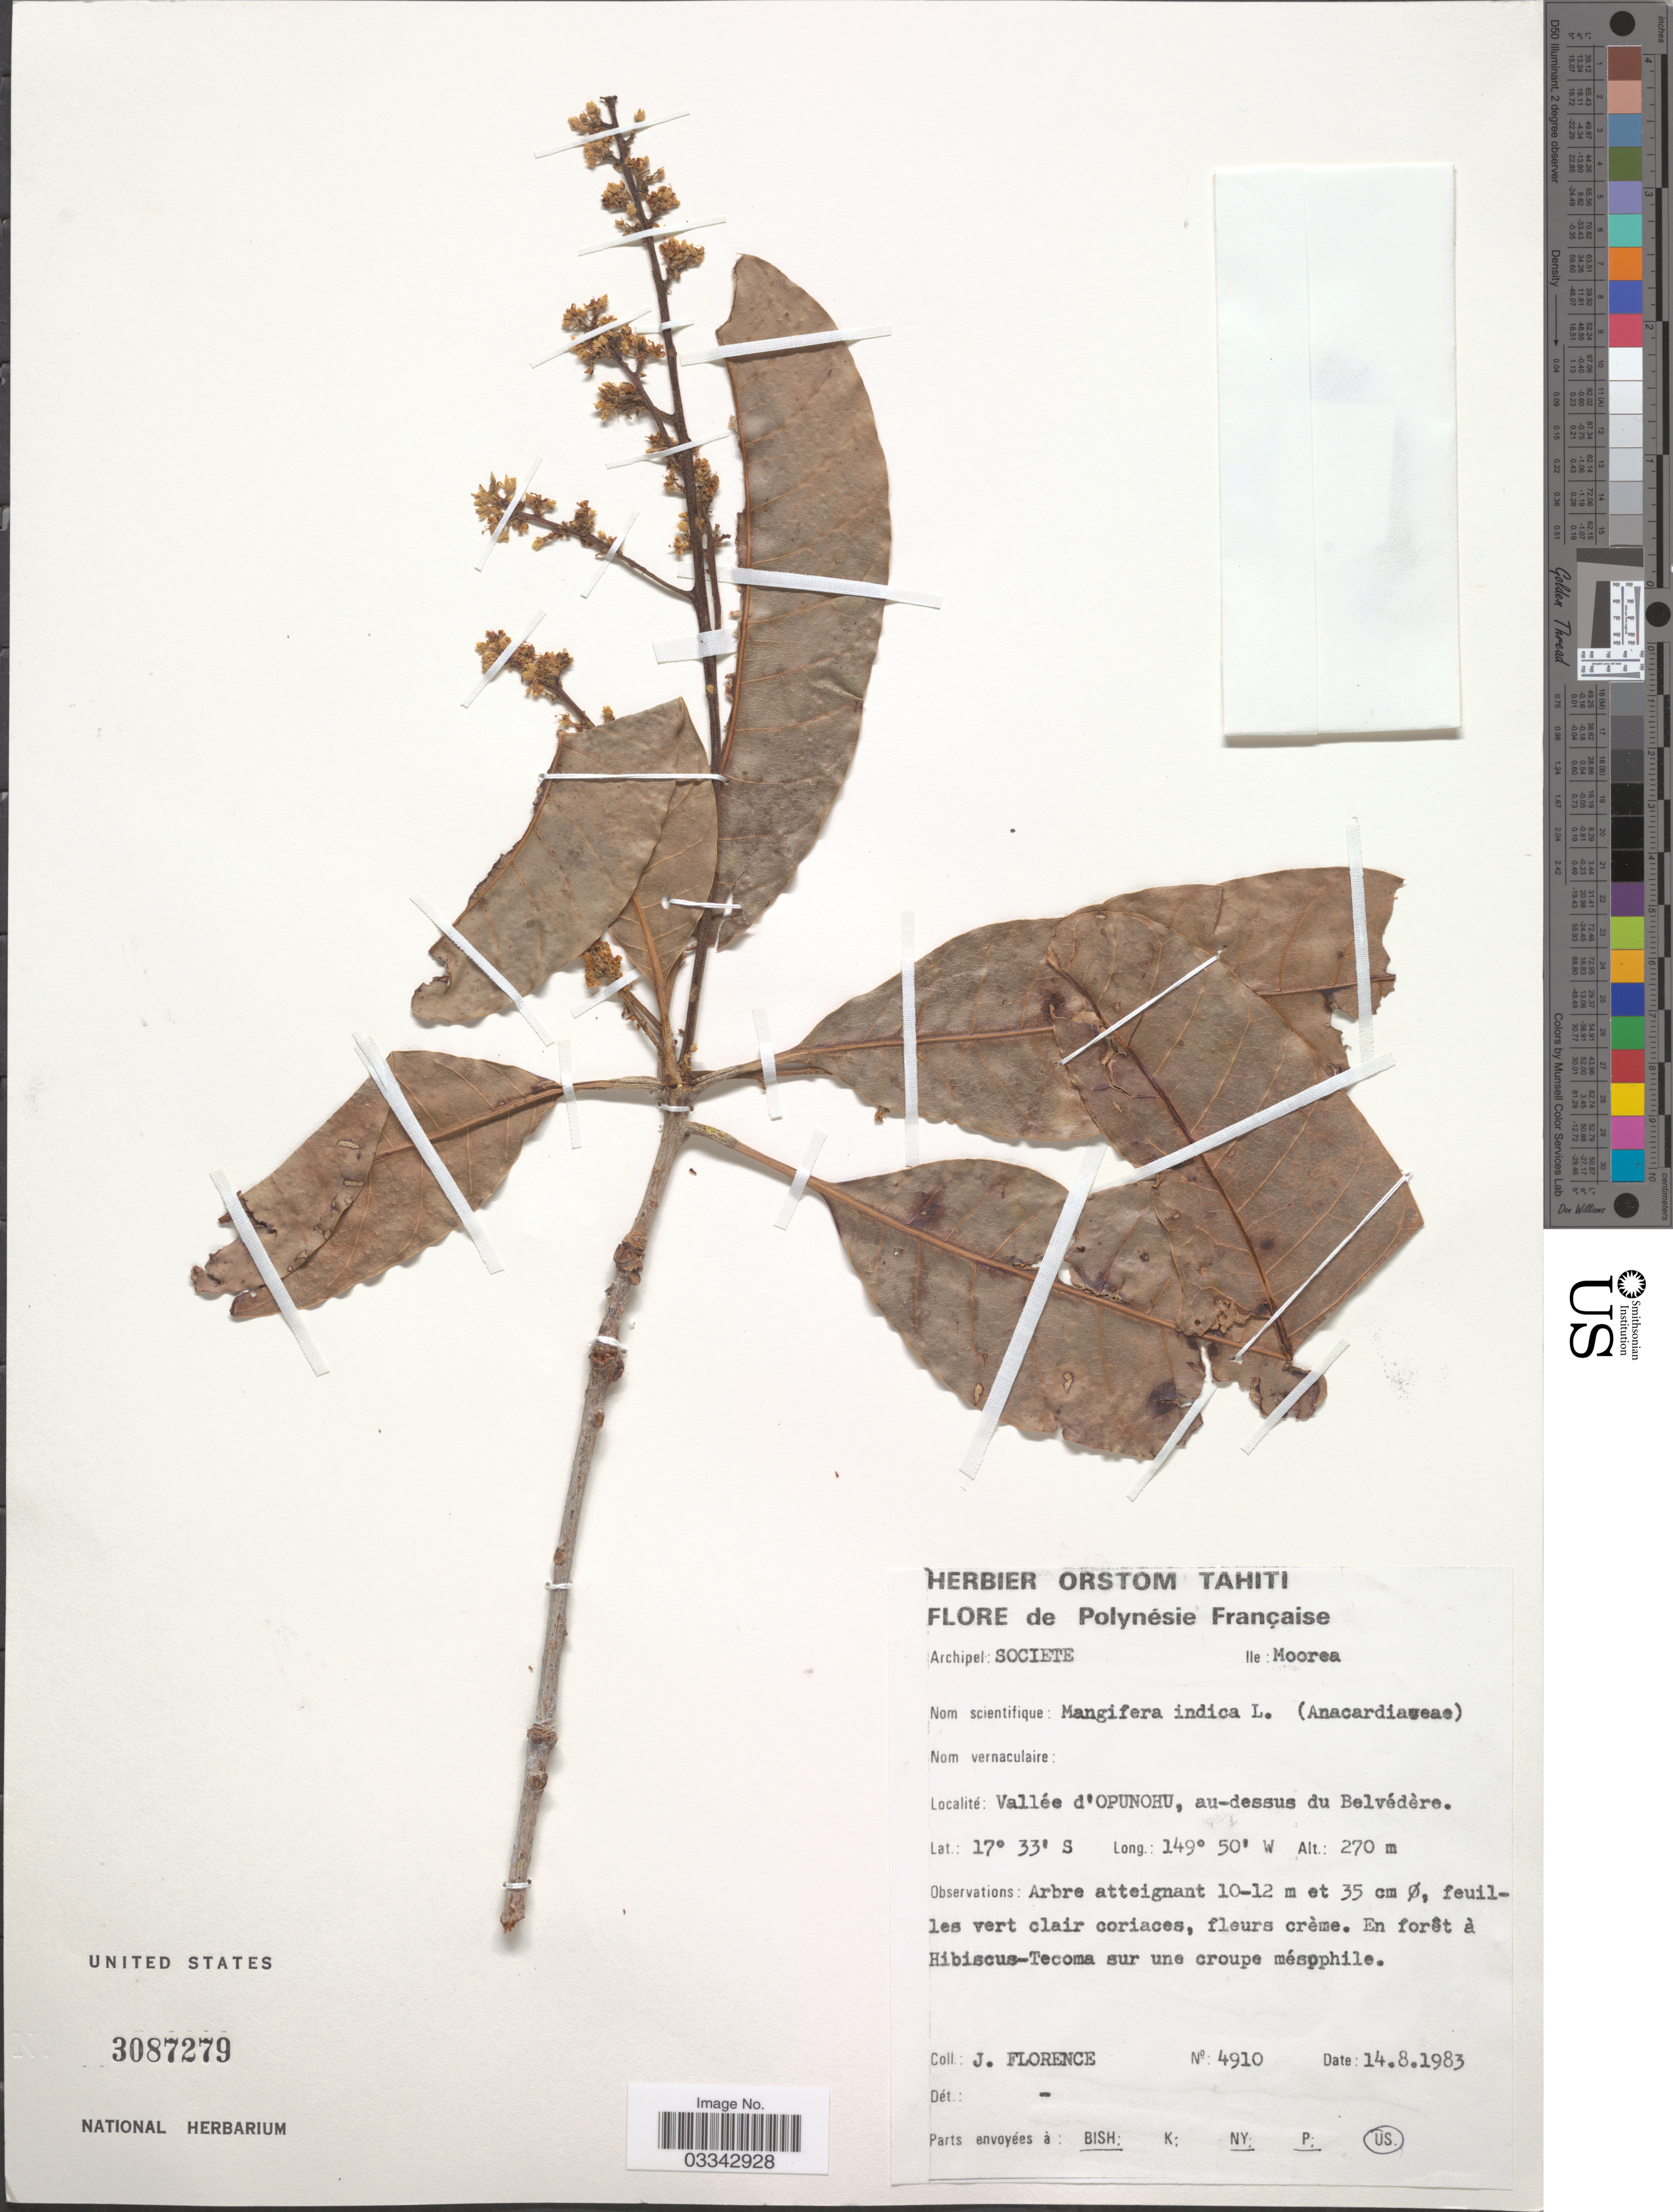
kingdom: Plantae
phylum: Tracheophyta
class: Magnoliopsida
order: Sapindales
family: Anacardiaceae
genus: Mangifera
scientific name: Mangifera indica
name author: L.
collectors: J. Florence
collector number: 4910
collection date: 1983-08-14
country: French Polynesia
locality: Polynésie Française. Archipel: Societe. Ille: Moorea. Vallée d'Opunohu, au-dessus du Belvédère.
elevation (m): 270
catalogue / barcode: US 3087279